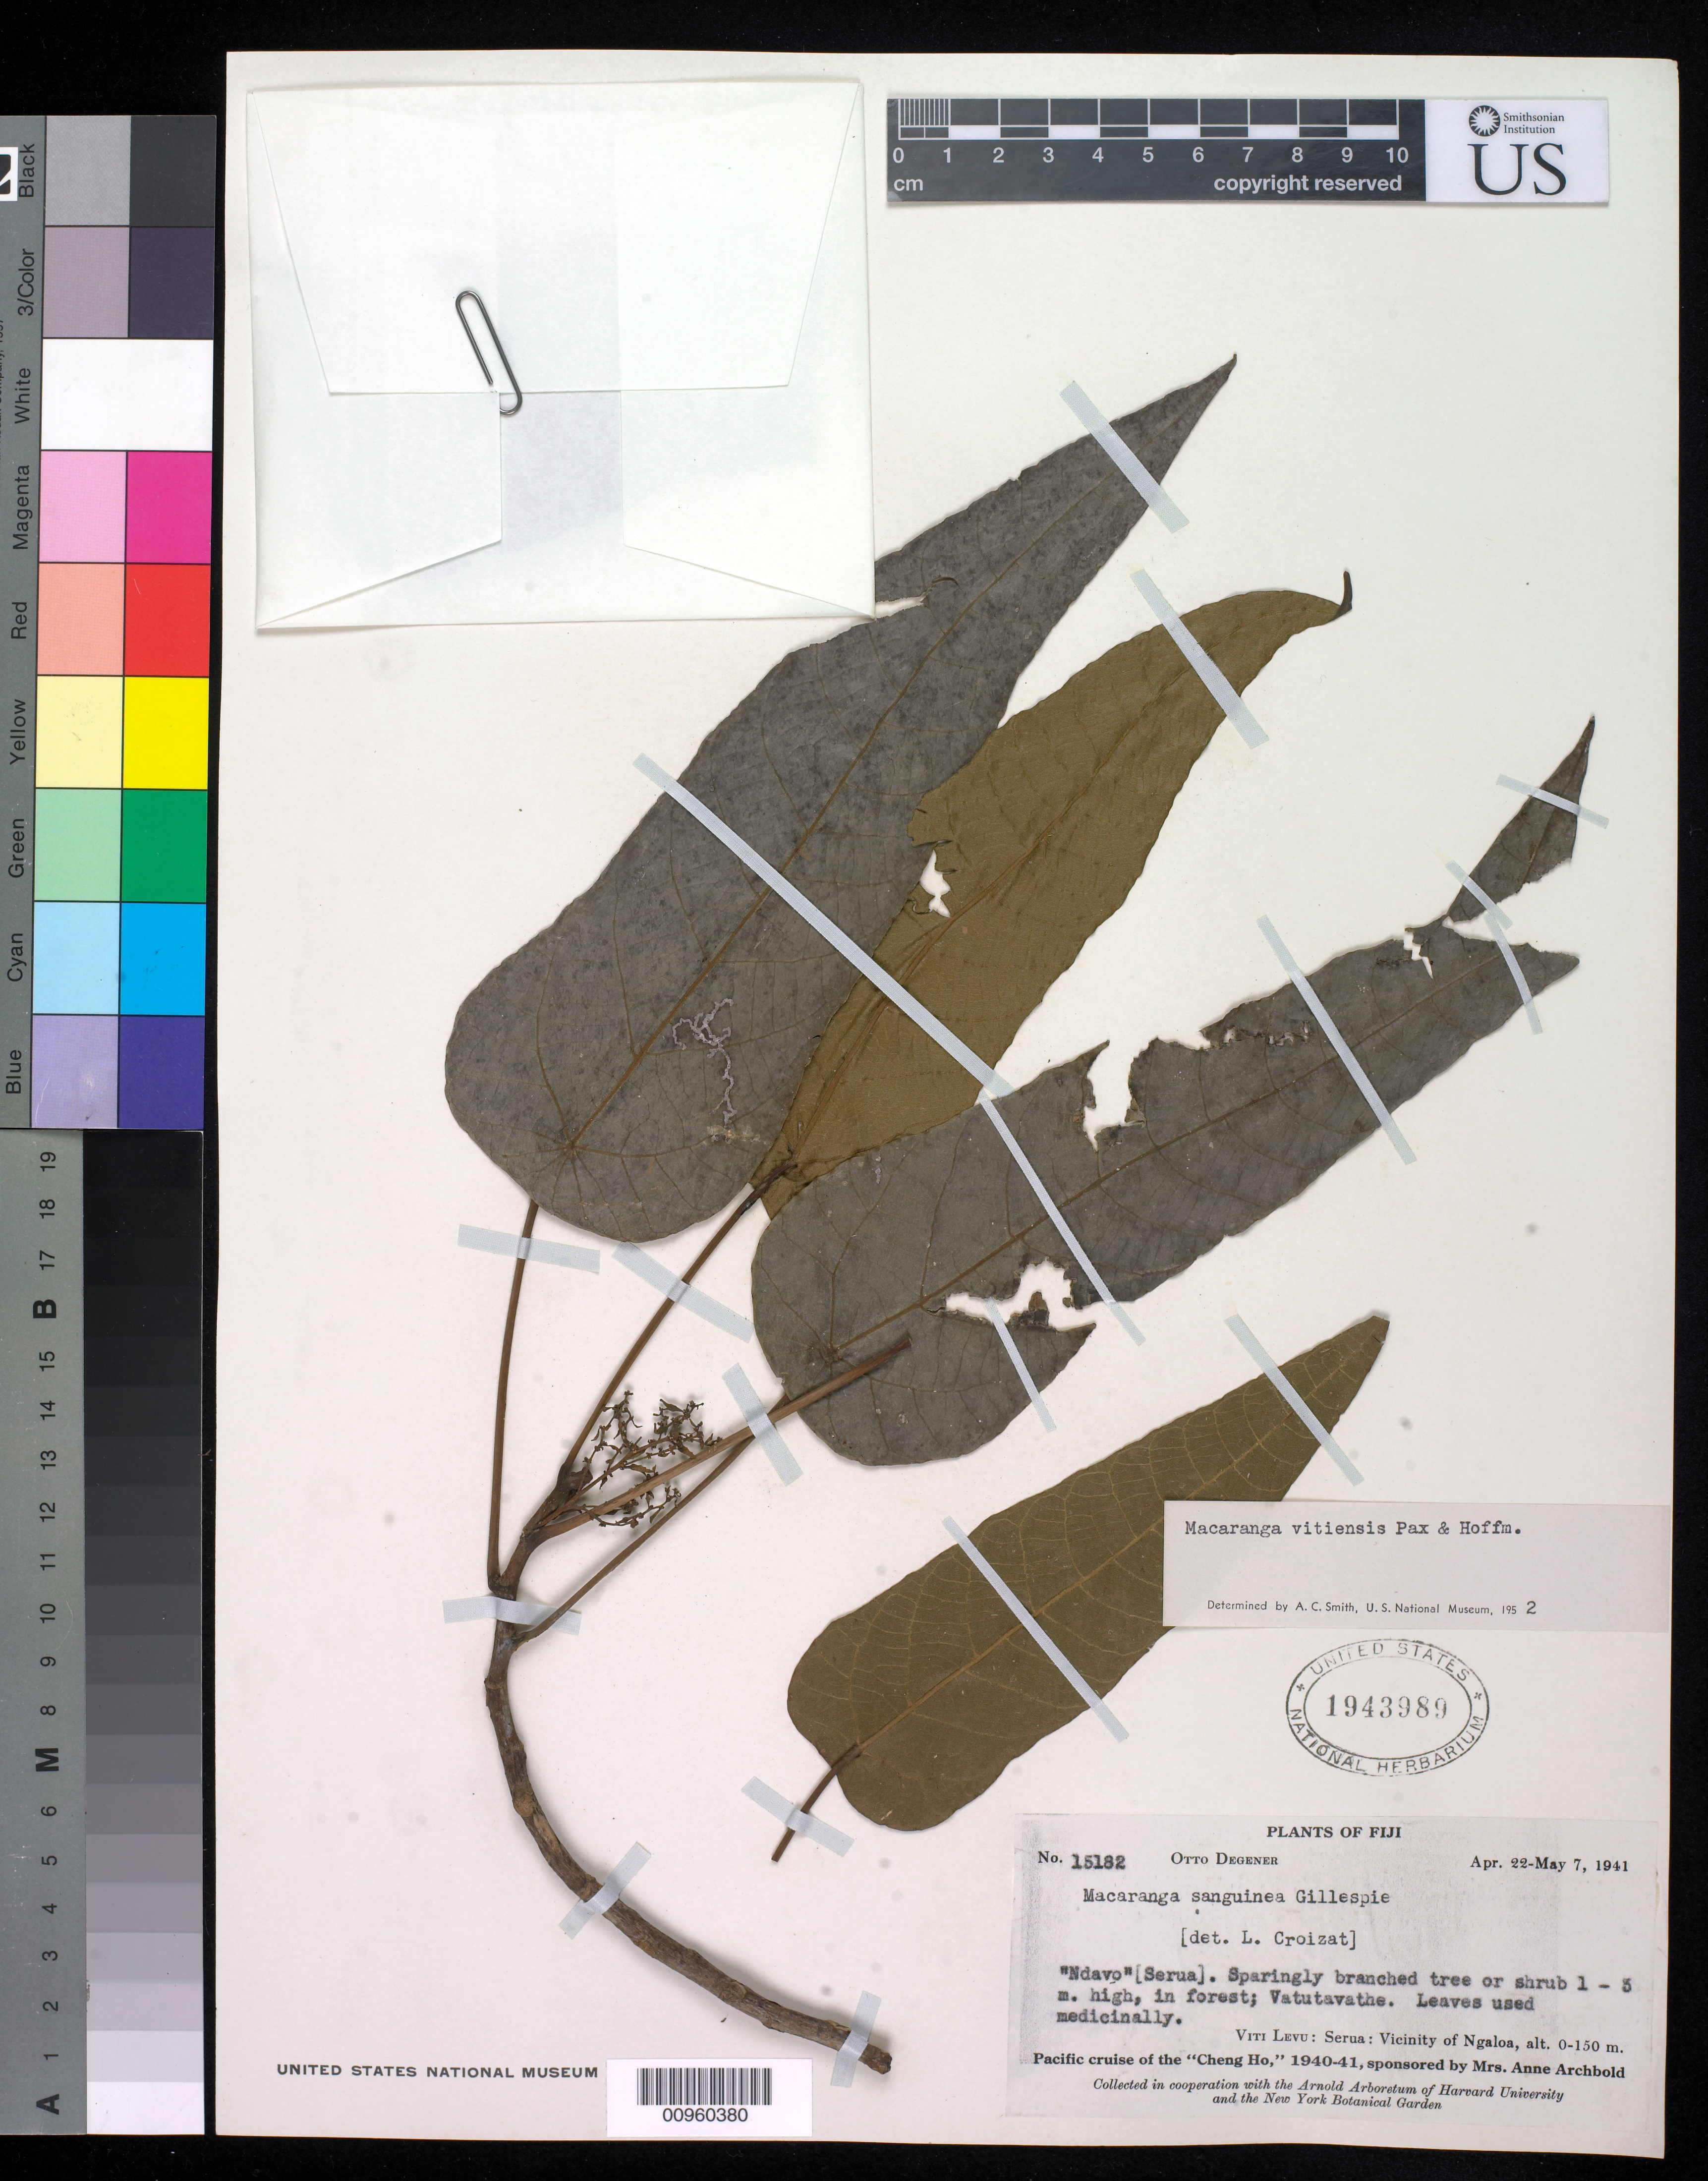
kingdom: Plantae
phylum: Tracheophyta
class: Magnoliopsida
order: Malpighiales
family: Euphorbiaceae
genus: Macaranga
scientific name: Macaranga vitiensis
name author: Pax & K. Hoffm.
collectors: O. Degener & L. C. M. Croizat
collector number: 15182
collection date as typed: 22 Apr 1941 to 07 May 1941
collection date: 1941-04-22/1941-05-07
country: Fiji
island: Viti Levu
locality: Serua: Vicinity of Ngaloa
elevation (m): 0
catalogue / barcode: US 1943989